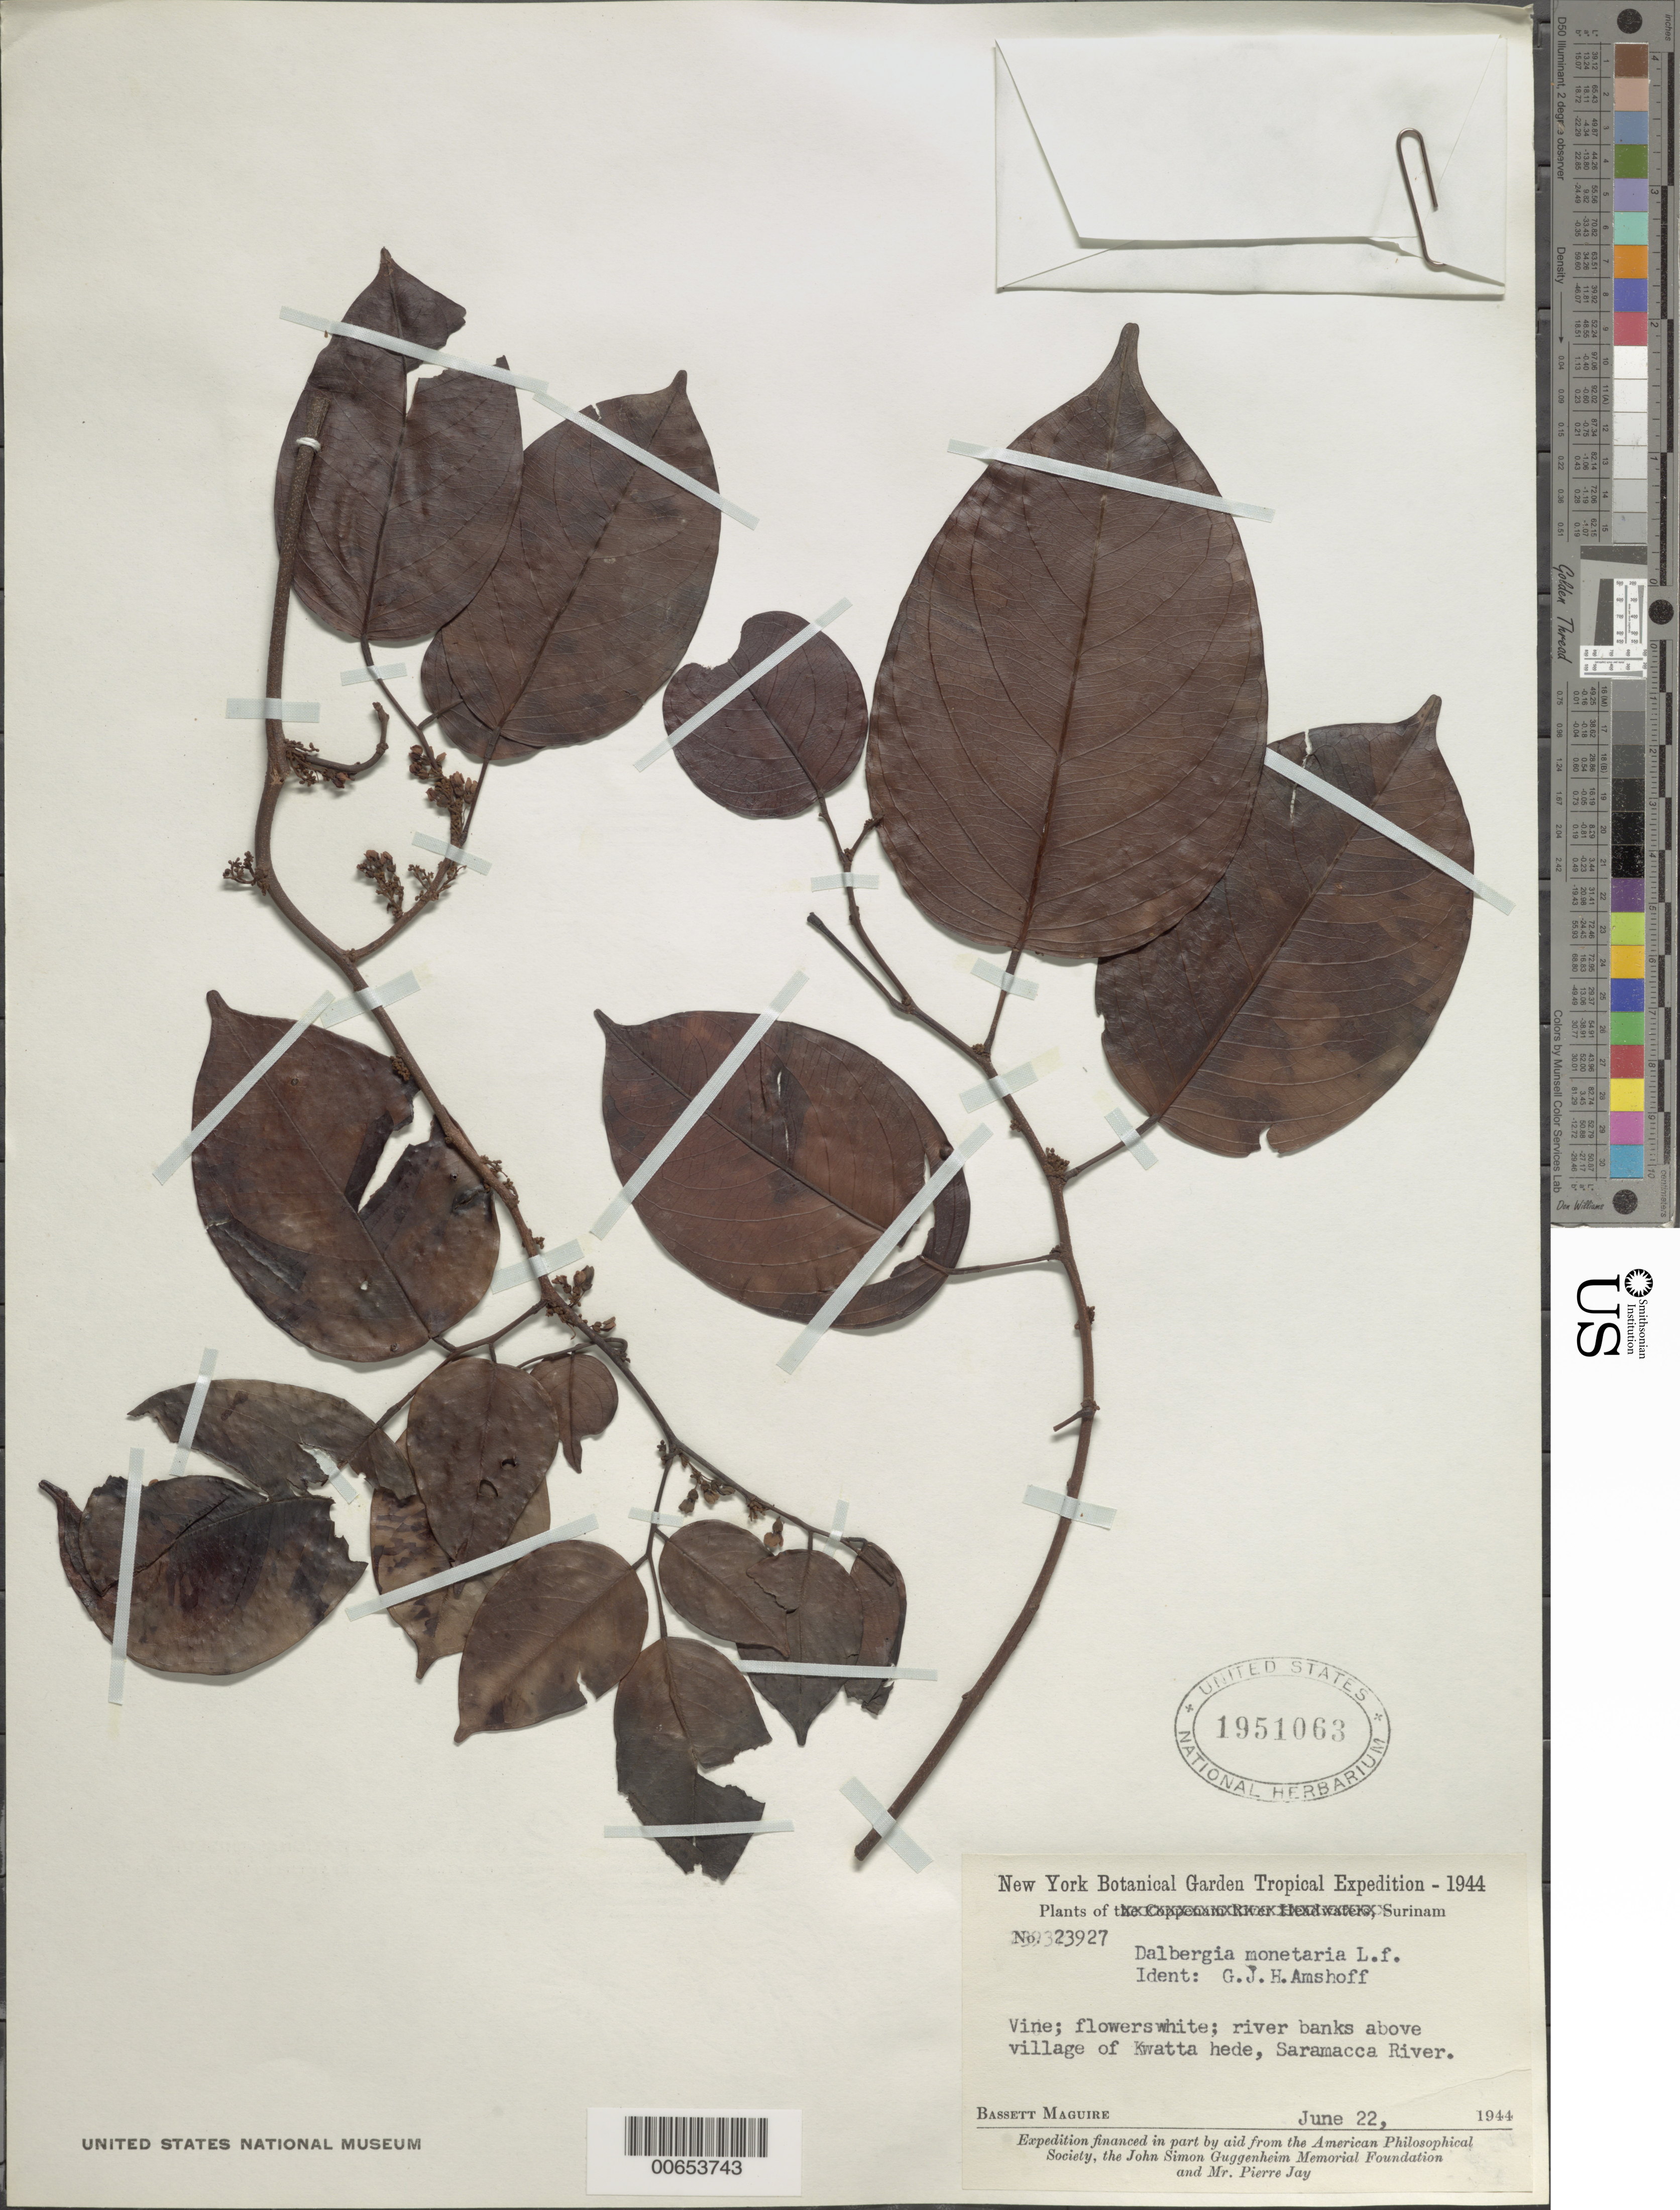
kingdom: Plantae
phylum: Tracheophyta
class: Magnoliopsida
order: Fabales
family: Fabaceae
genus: Dalbergia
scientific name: Dalbergia monetaria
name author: L. f.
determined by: Amshoff, G. J. H.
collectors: B. Maguire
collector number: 23927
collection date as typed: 22-Jun-44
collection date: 1944-06-22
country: Suriname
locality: Saramacca River, above Kwatta hede village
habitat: River banks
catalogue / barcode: US 1951063